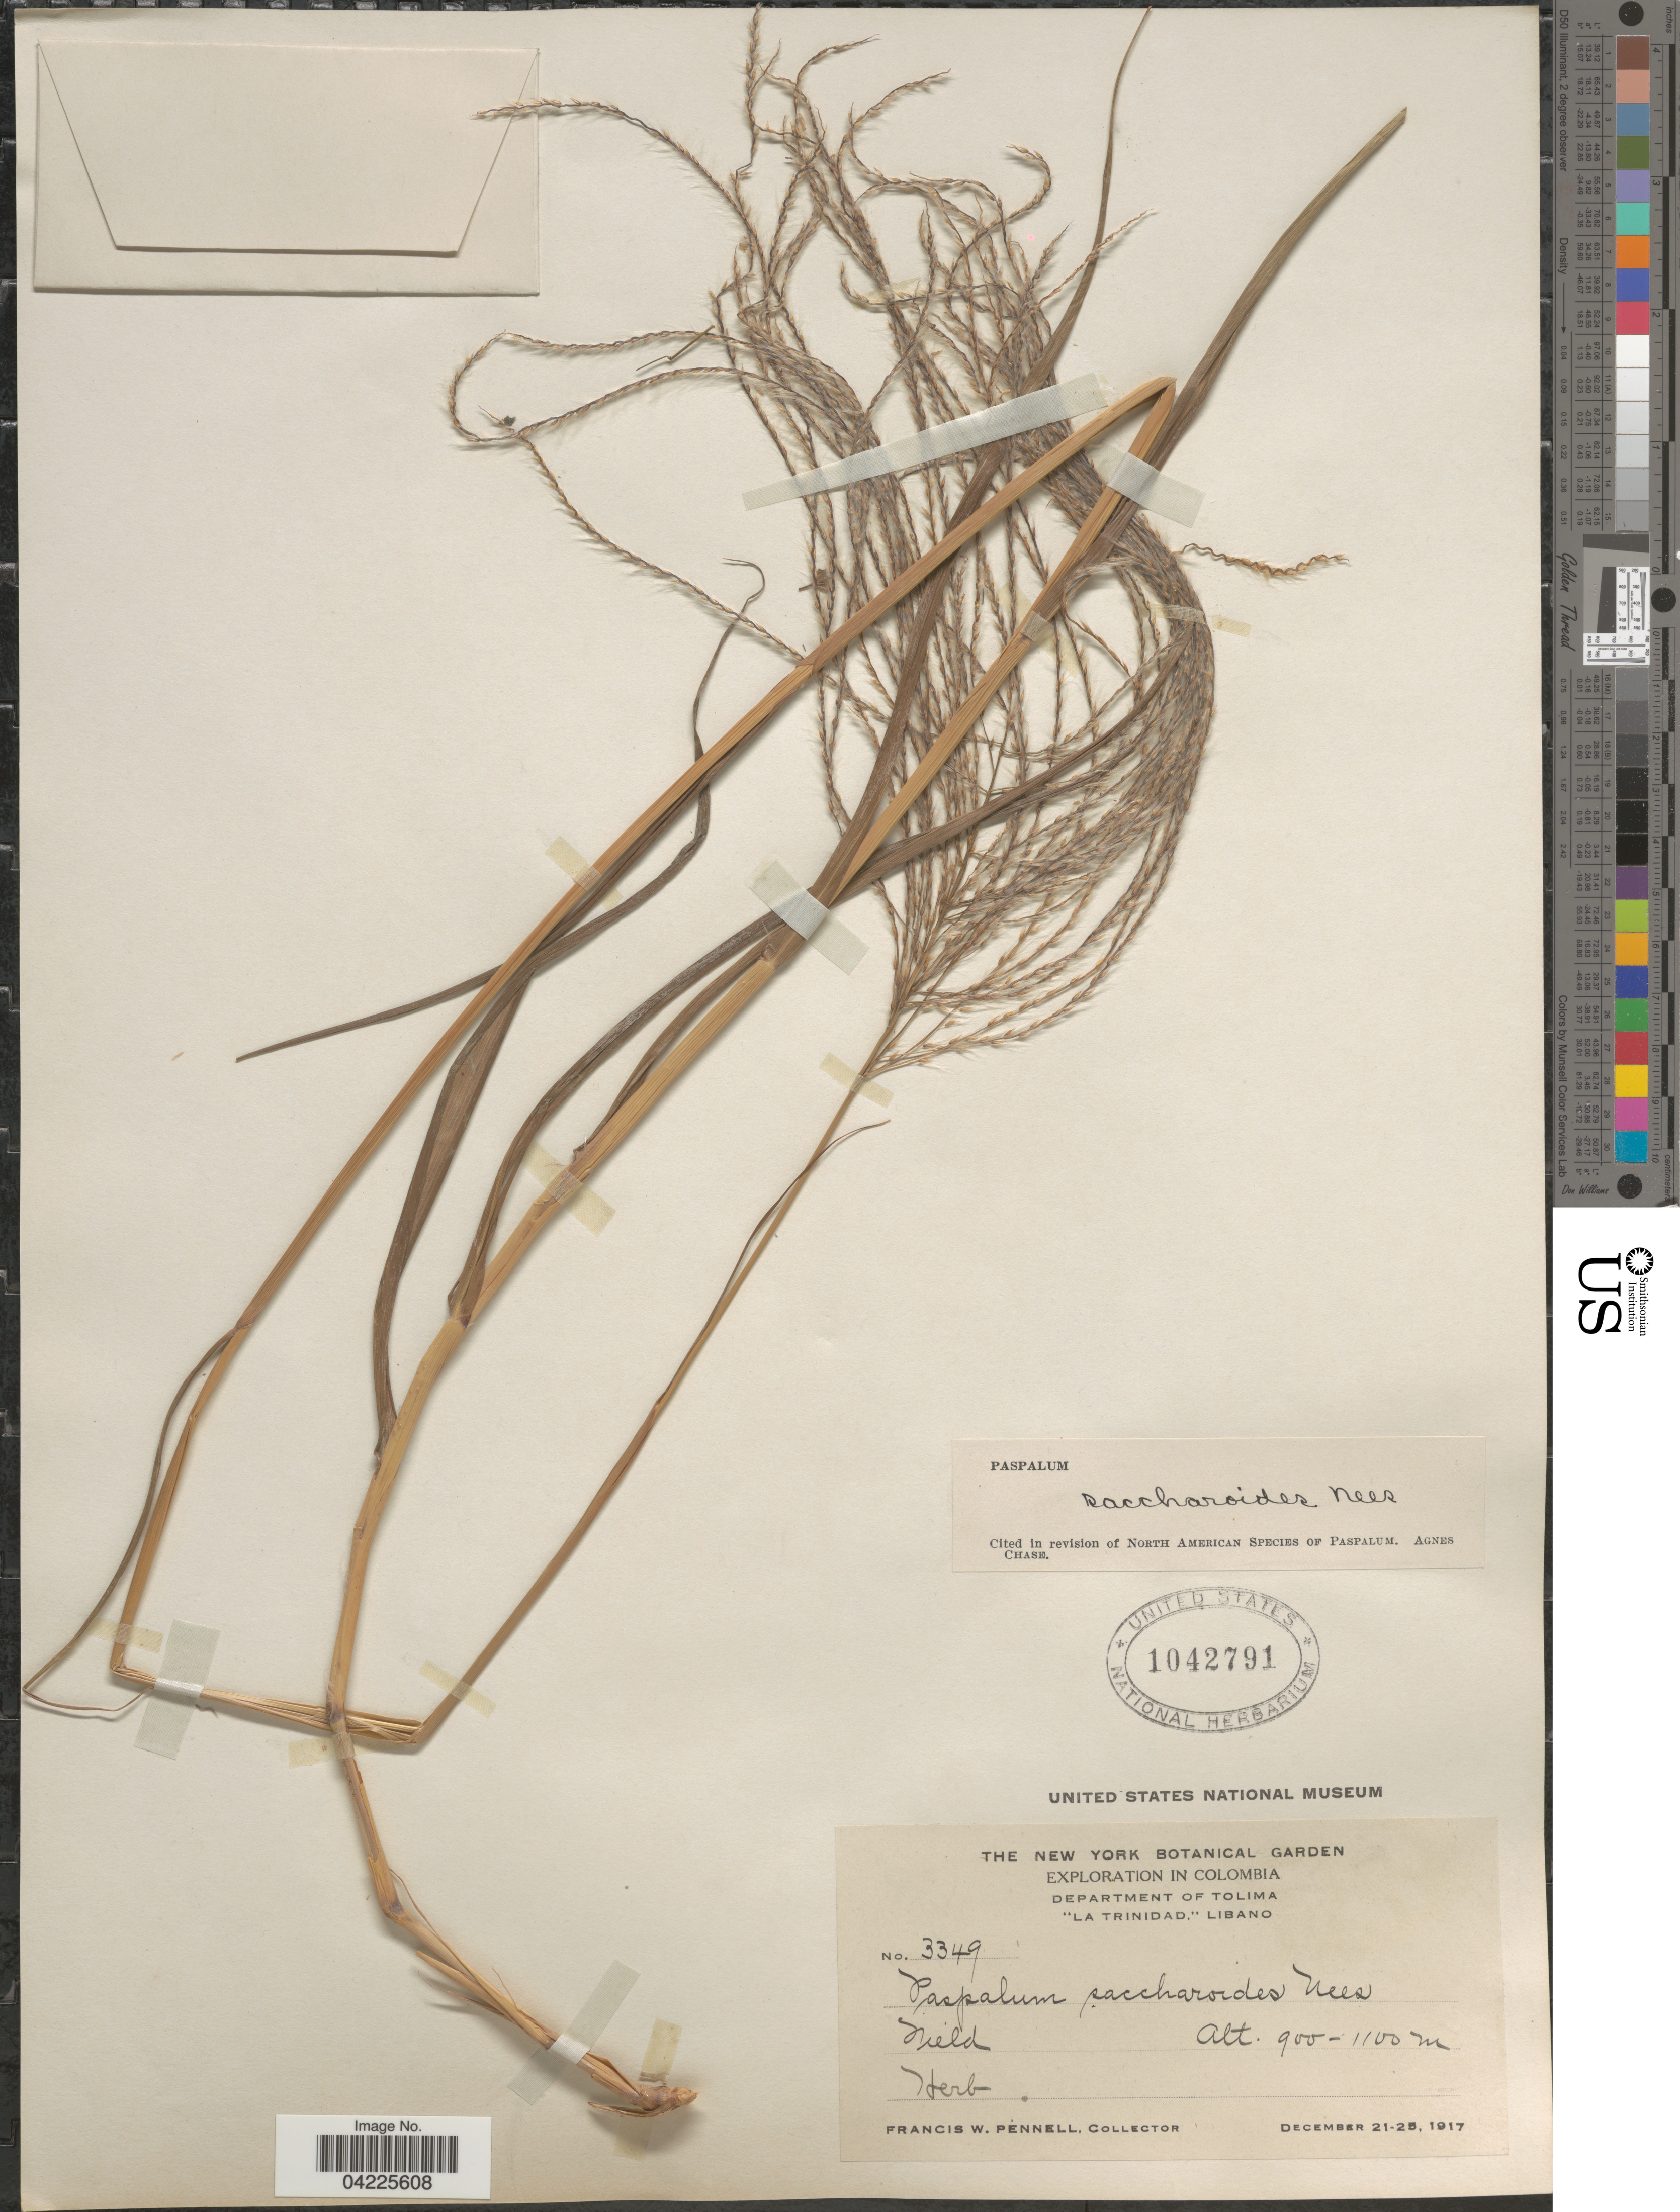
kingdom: Plantae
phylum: Tracheophyta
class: Liliopsida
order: Poales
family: Poaceae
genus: Paspalum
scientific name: Paspalum saccharoides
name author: Nees ex Trin.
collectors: F. W. Pennell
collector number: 3349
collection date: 1917-12-21/1917-12-25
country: Colombia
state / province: Tolima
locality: Exploration in Colombia. Department of Tolima. "La Trinidad," Libano.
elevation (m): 900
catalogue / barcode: US 1042791